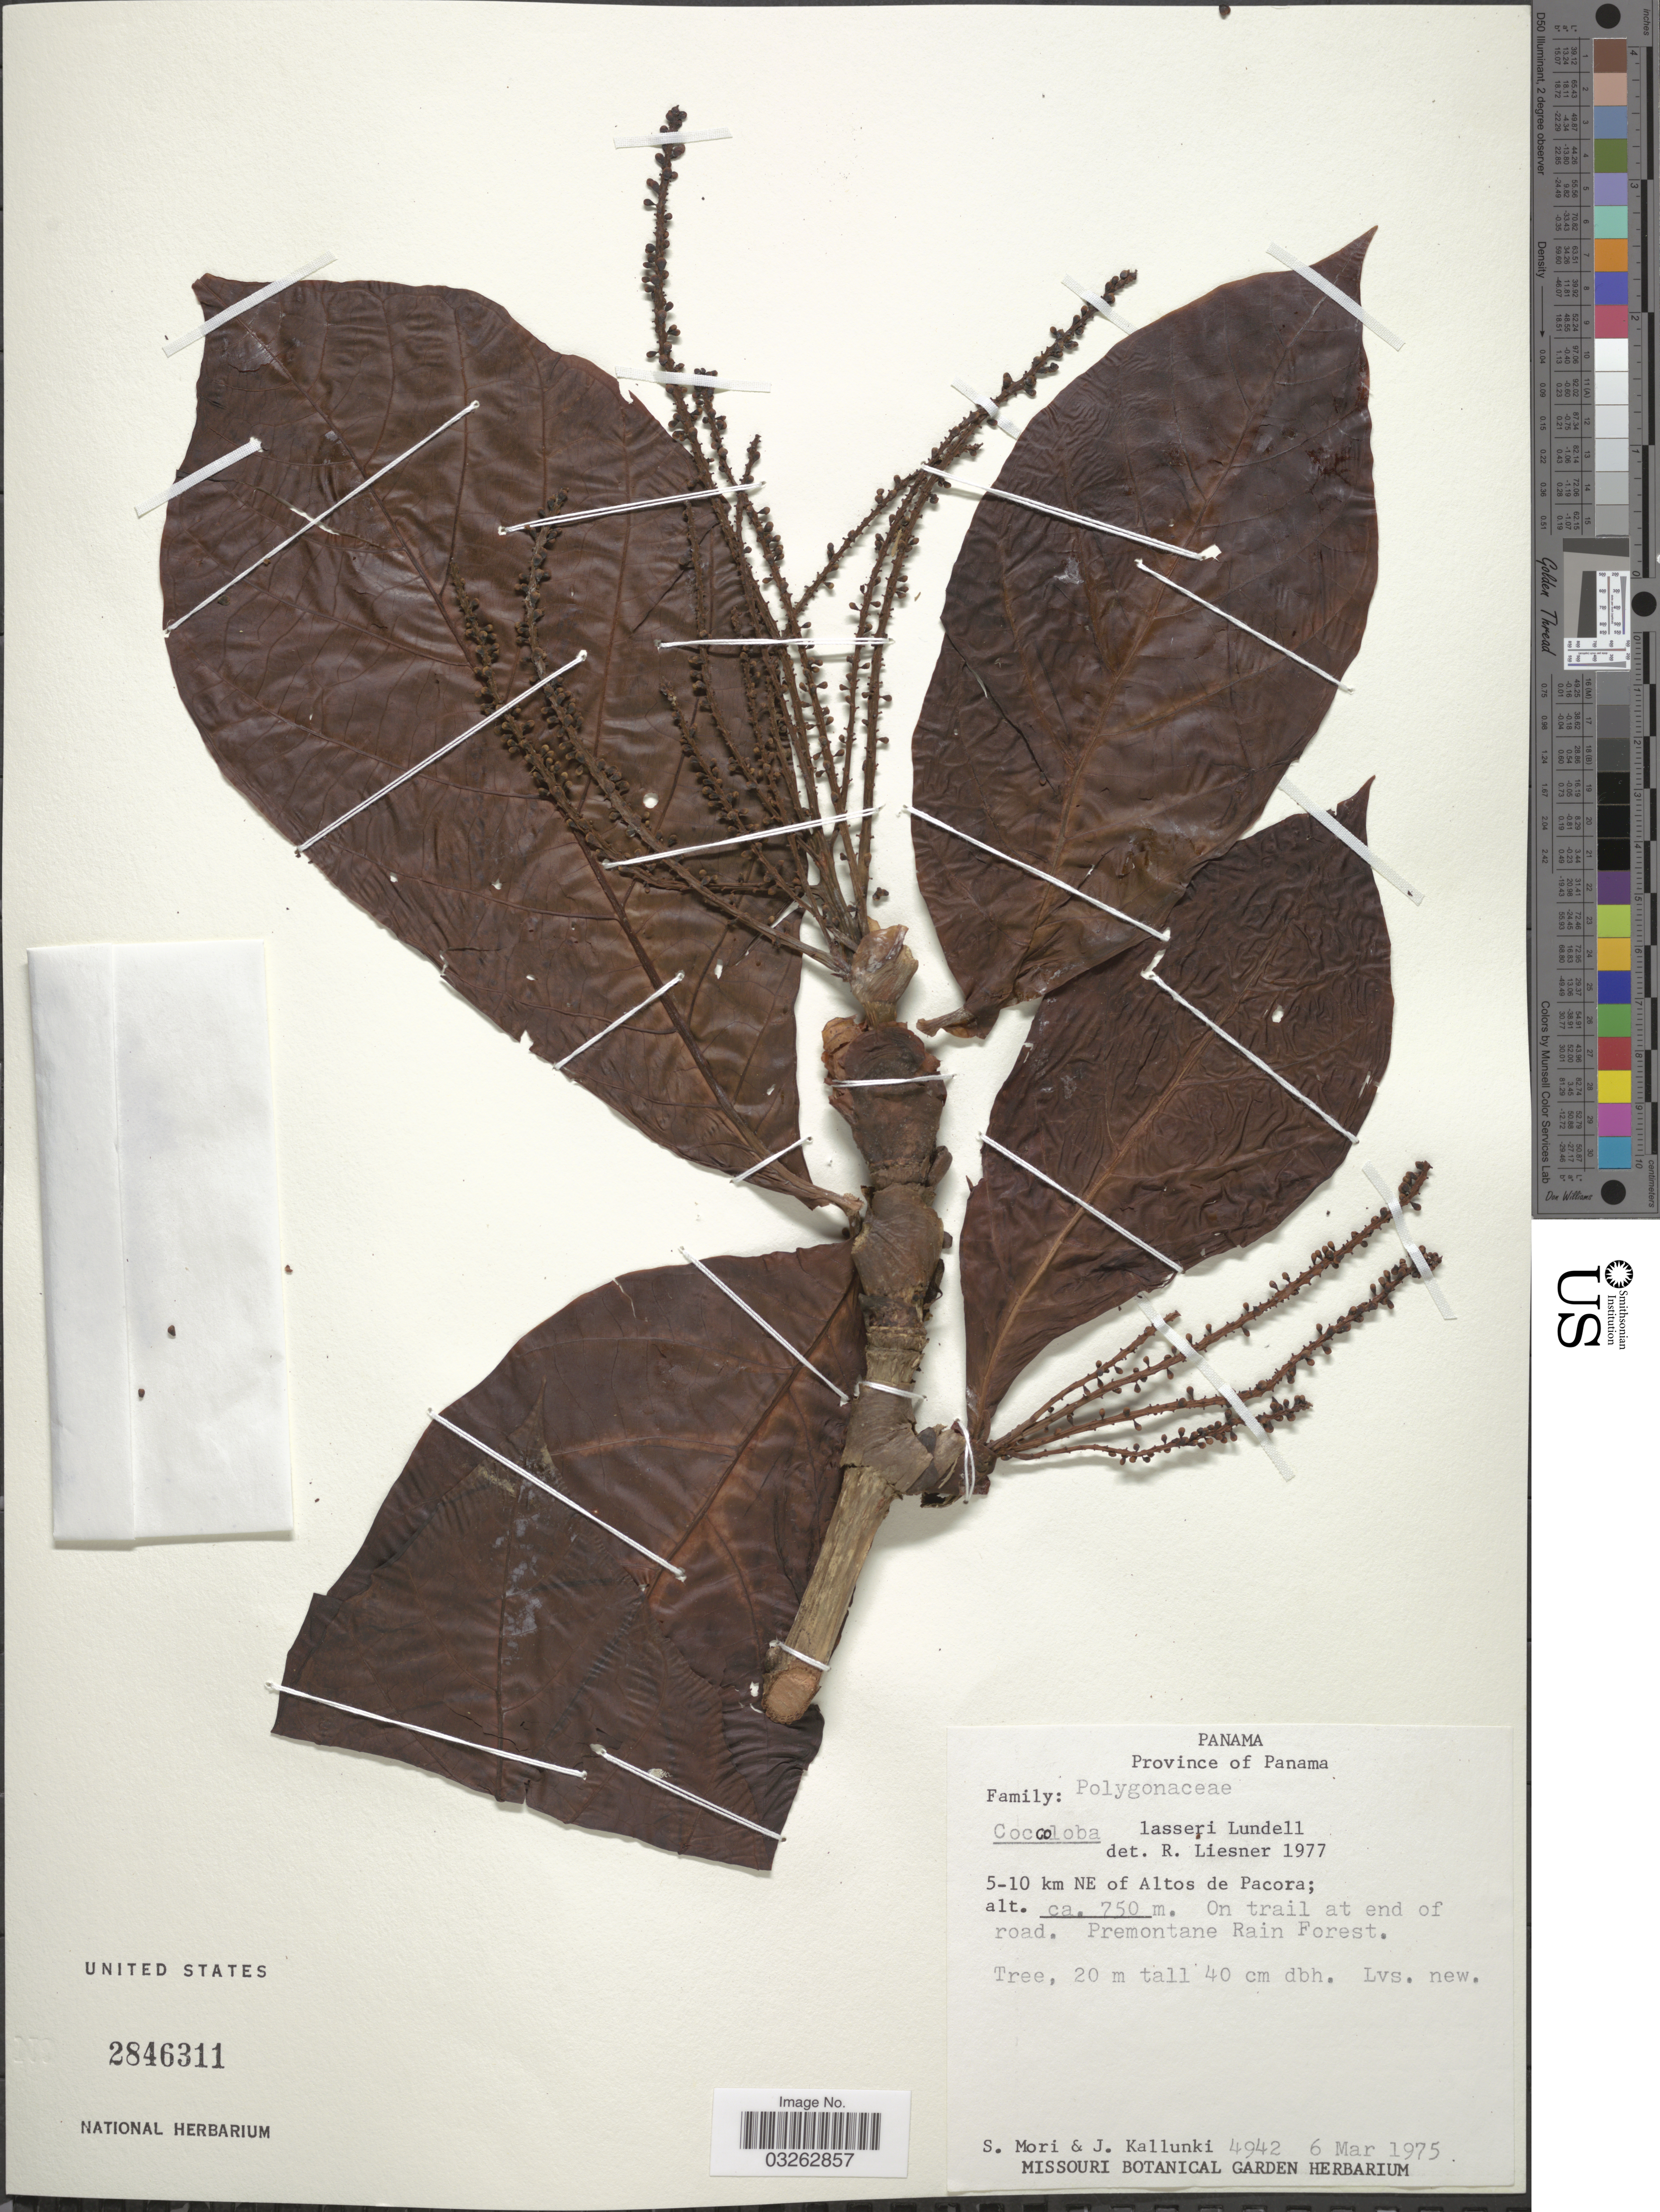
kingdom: Plantae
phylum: Tracheophyta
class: Magnoliopsida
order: Caryophyllales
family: Polygonaceae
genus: Coccoloba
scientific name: Coccoloba lasseri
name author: Lundell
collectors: S. Mori & J. Kallunki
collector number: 4942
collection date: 1975-03-06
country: Panama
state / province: Panamá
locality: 5-10 km NE of Altos de Pacora. On trail at end of road. Premontane Rain Forest.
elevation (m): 750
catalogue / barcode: US 2846311